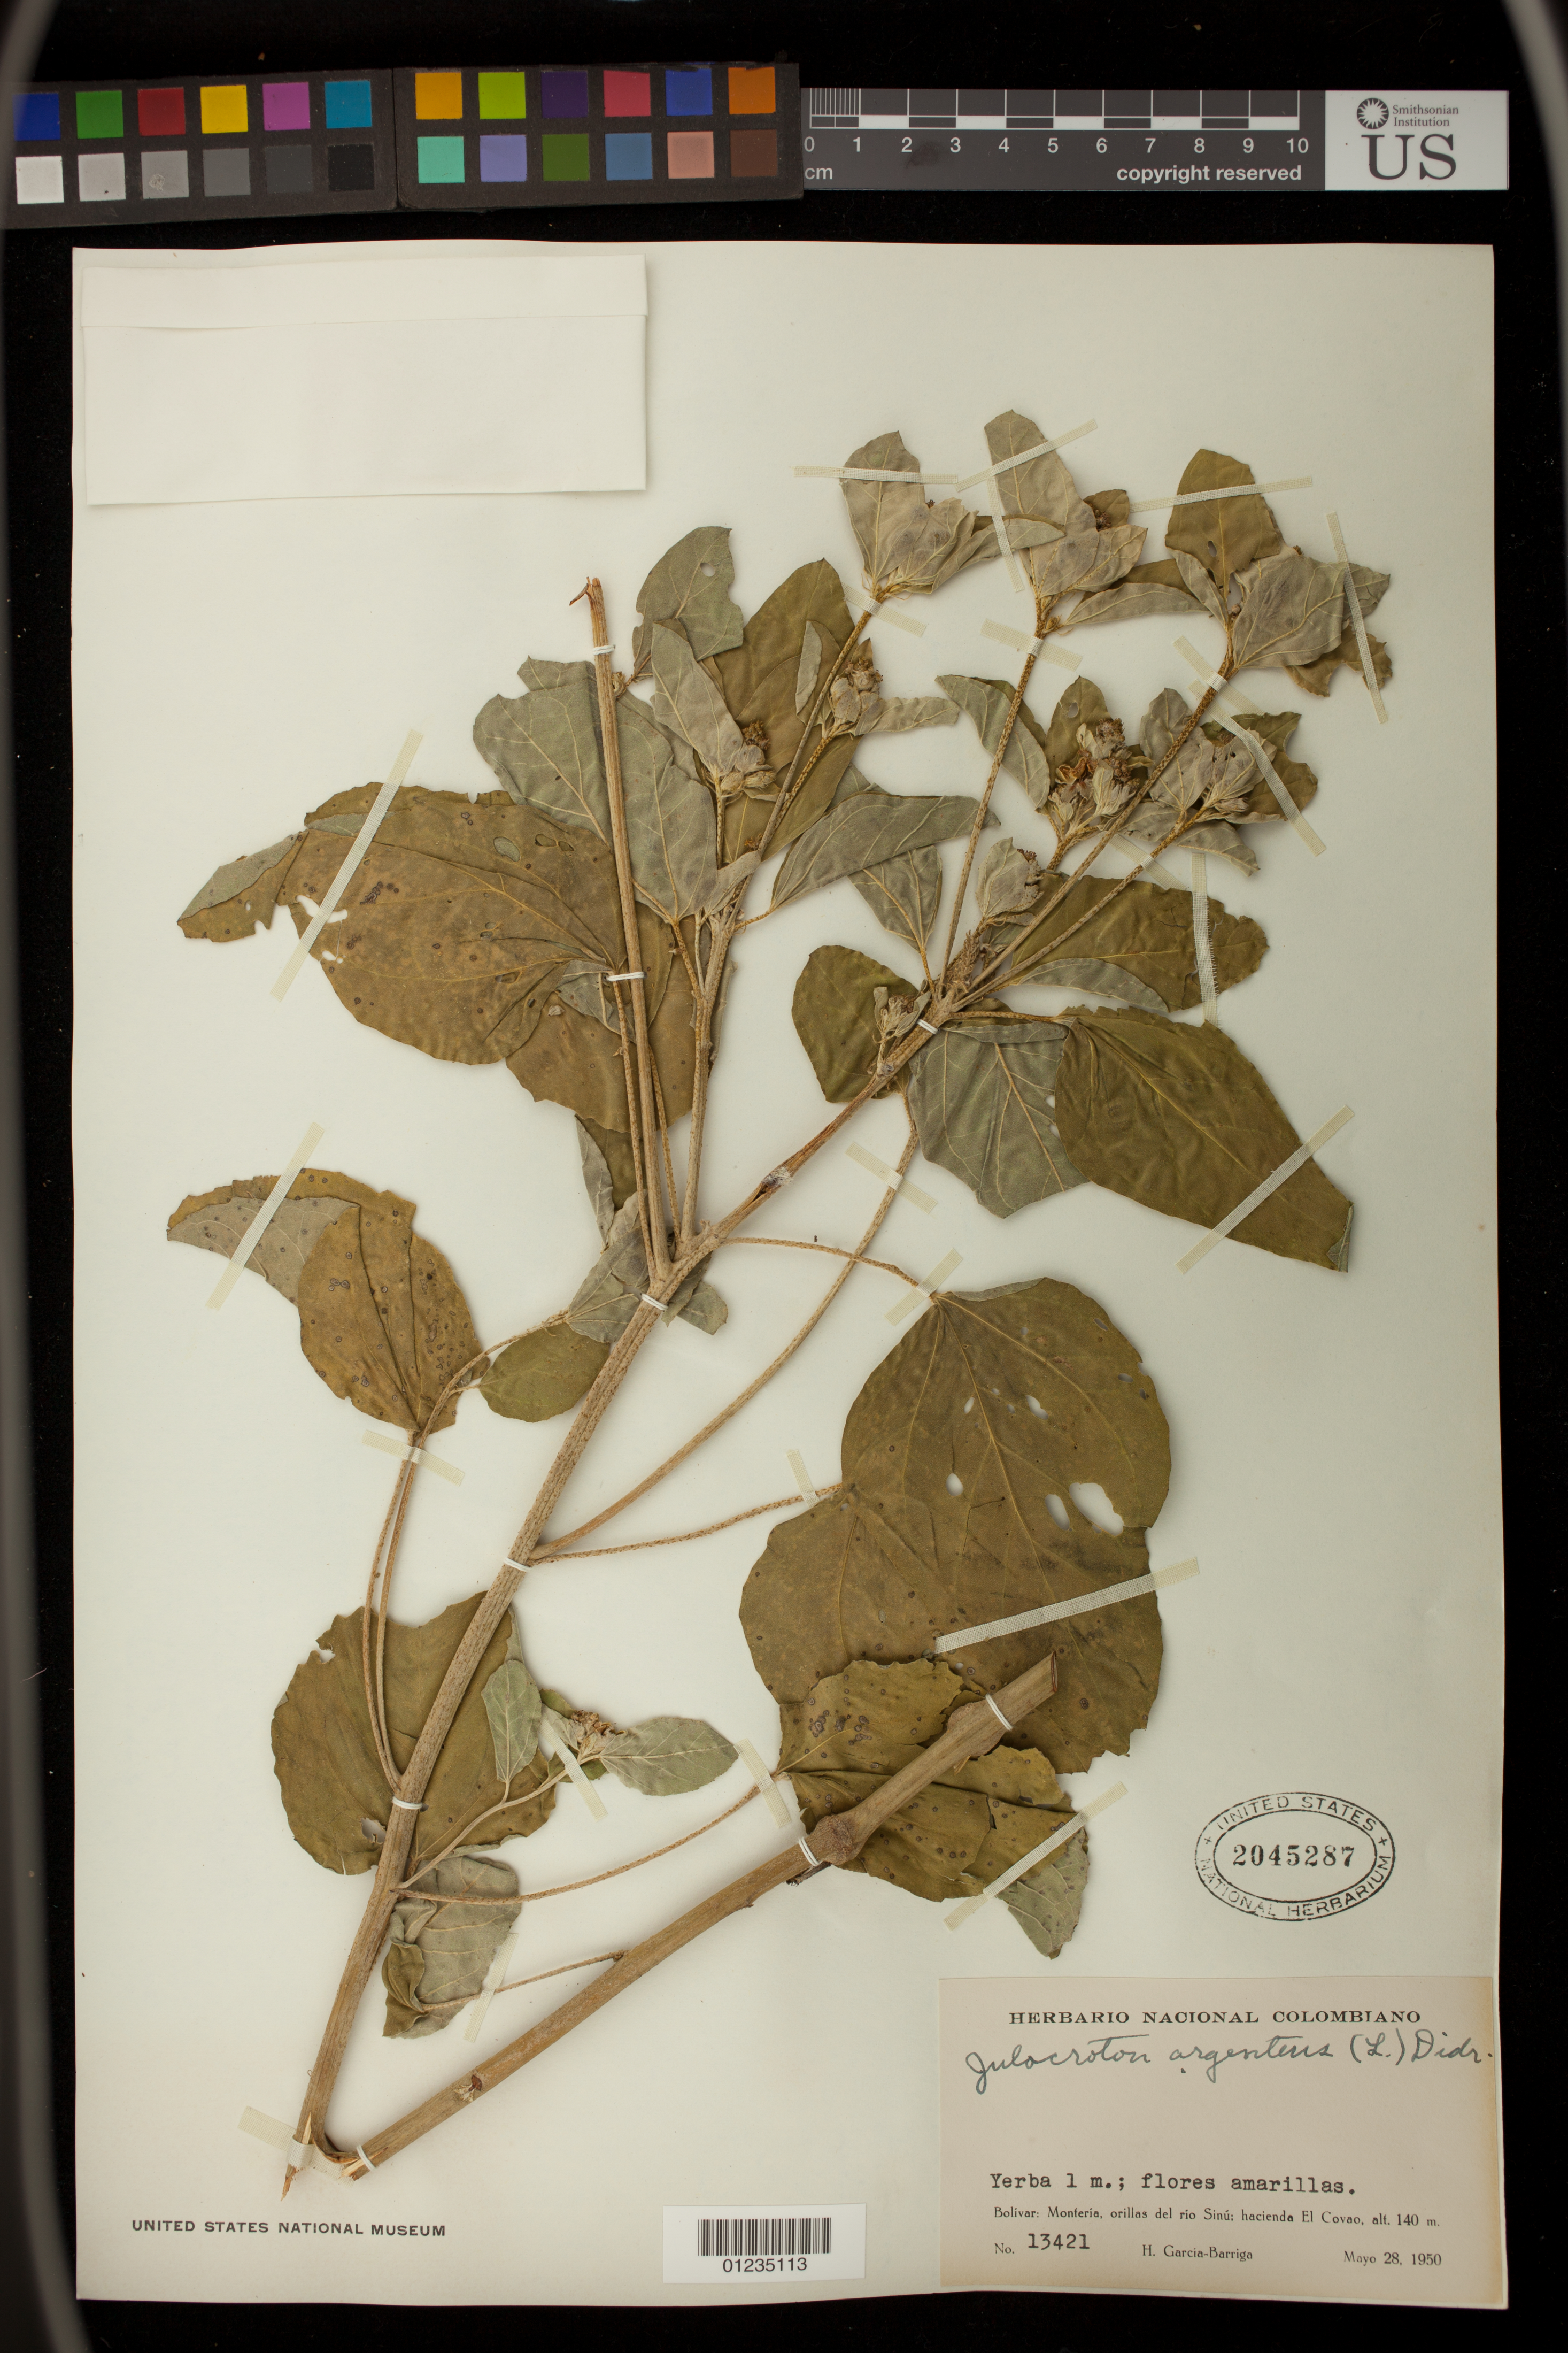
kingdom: Plantae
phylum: Tracheophyta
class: Magnoliopsida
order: Malpighiales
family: Euphorbiaceae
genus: Julocroton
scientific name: Julocroton argenteus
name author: (L.) Didr.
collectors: H. García Barriga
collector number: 13421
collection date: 1950-05-28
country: Colombia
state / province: Bolivar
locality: Moateria, orillas del rio Sinu: hacienda El Covao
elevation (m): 140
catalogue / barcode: US 2045287